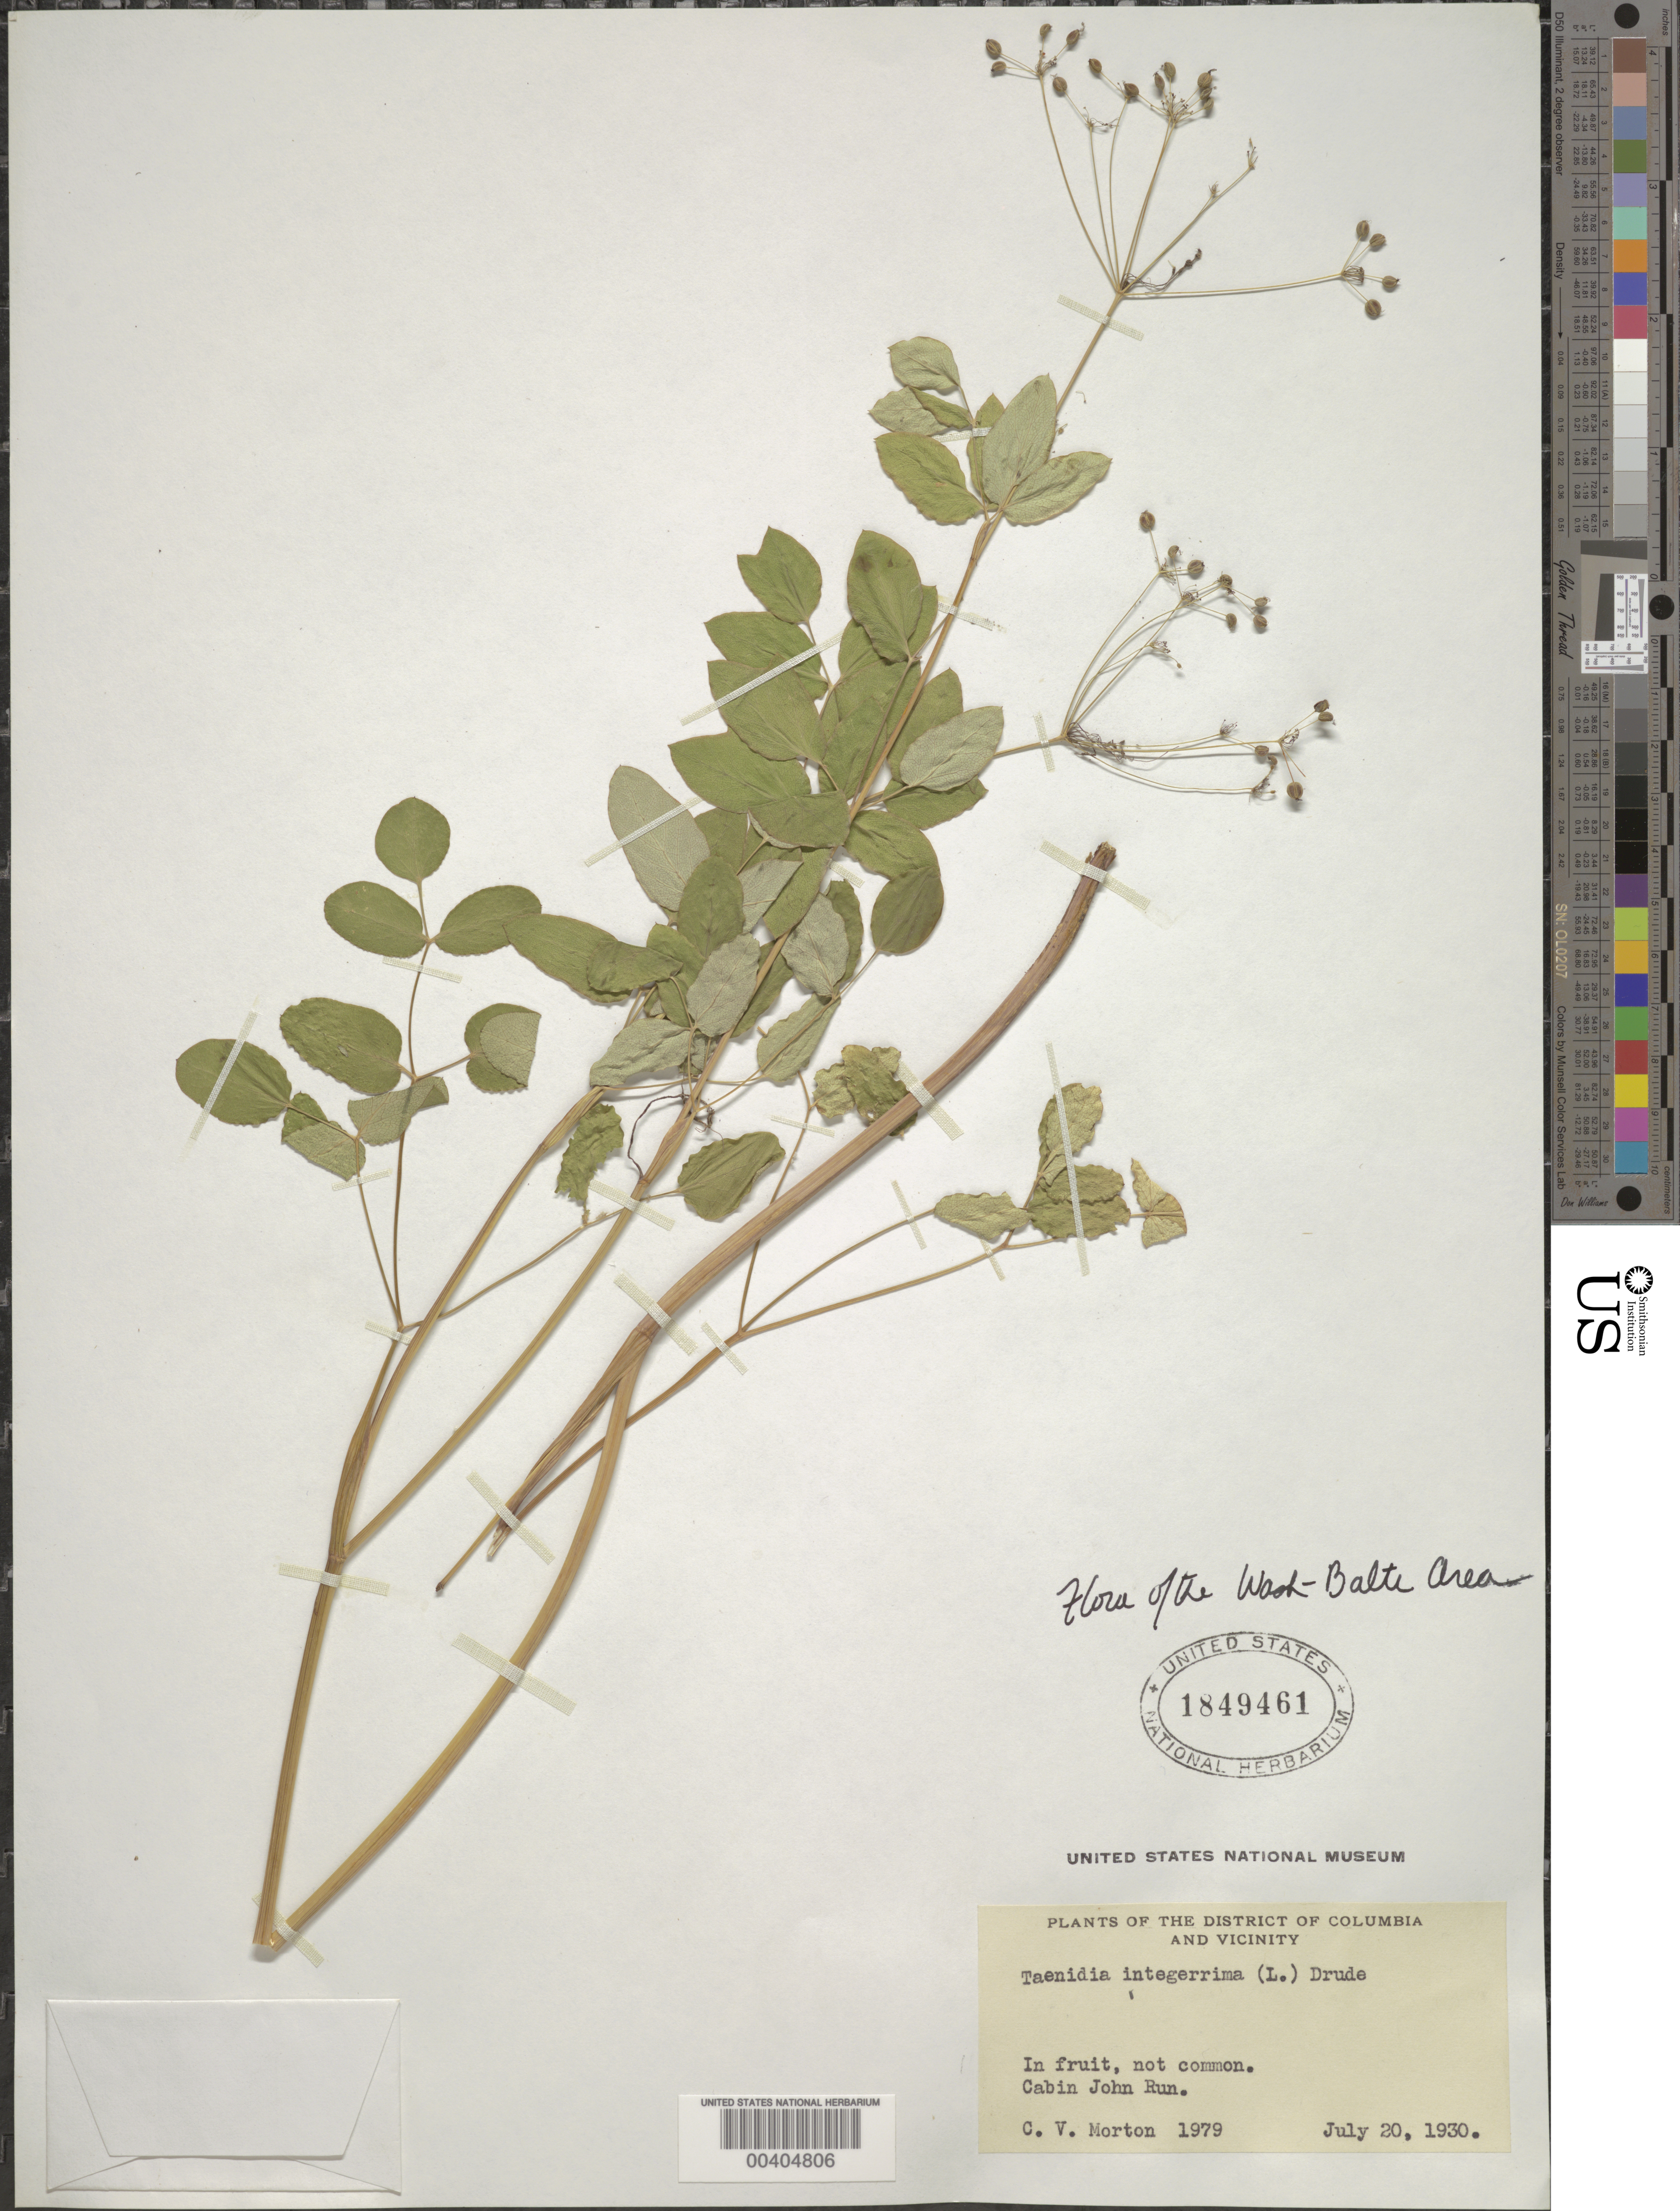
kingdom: Plantae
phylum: Tracheophyta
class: Magnoliopsida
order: Apiales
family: Apiaceae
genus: Taenidia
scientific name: Taenidia integerrima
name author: (L.) Drude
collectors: C. V. Morton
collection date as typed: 20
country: United States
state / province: Maryland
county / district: Montgomery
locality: Cabin John Run C. & O. Canal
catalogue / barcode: US 1849461